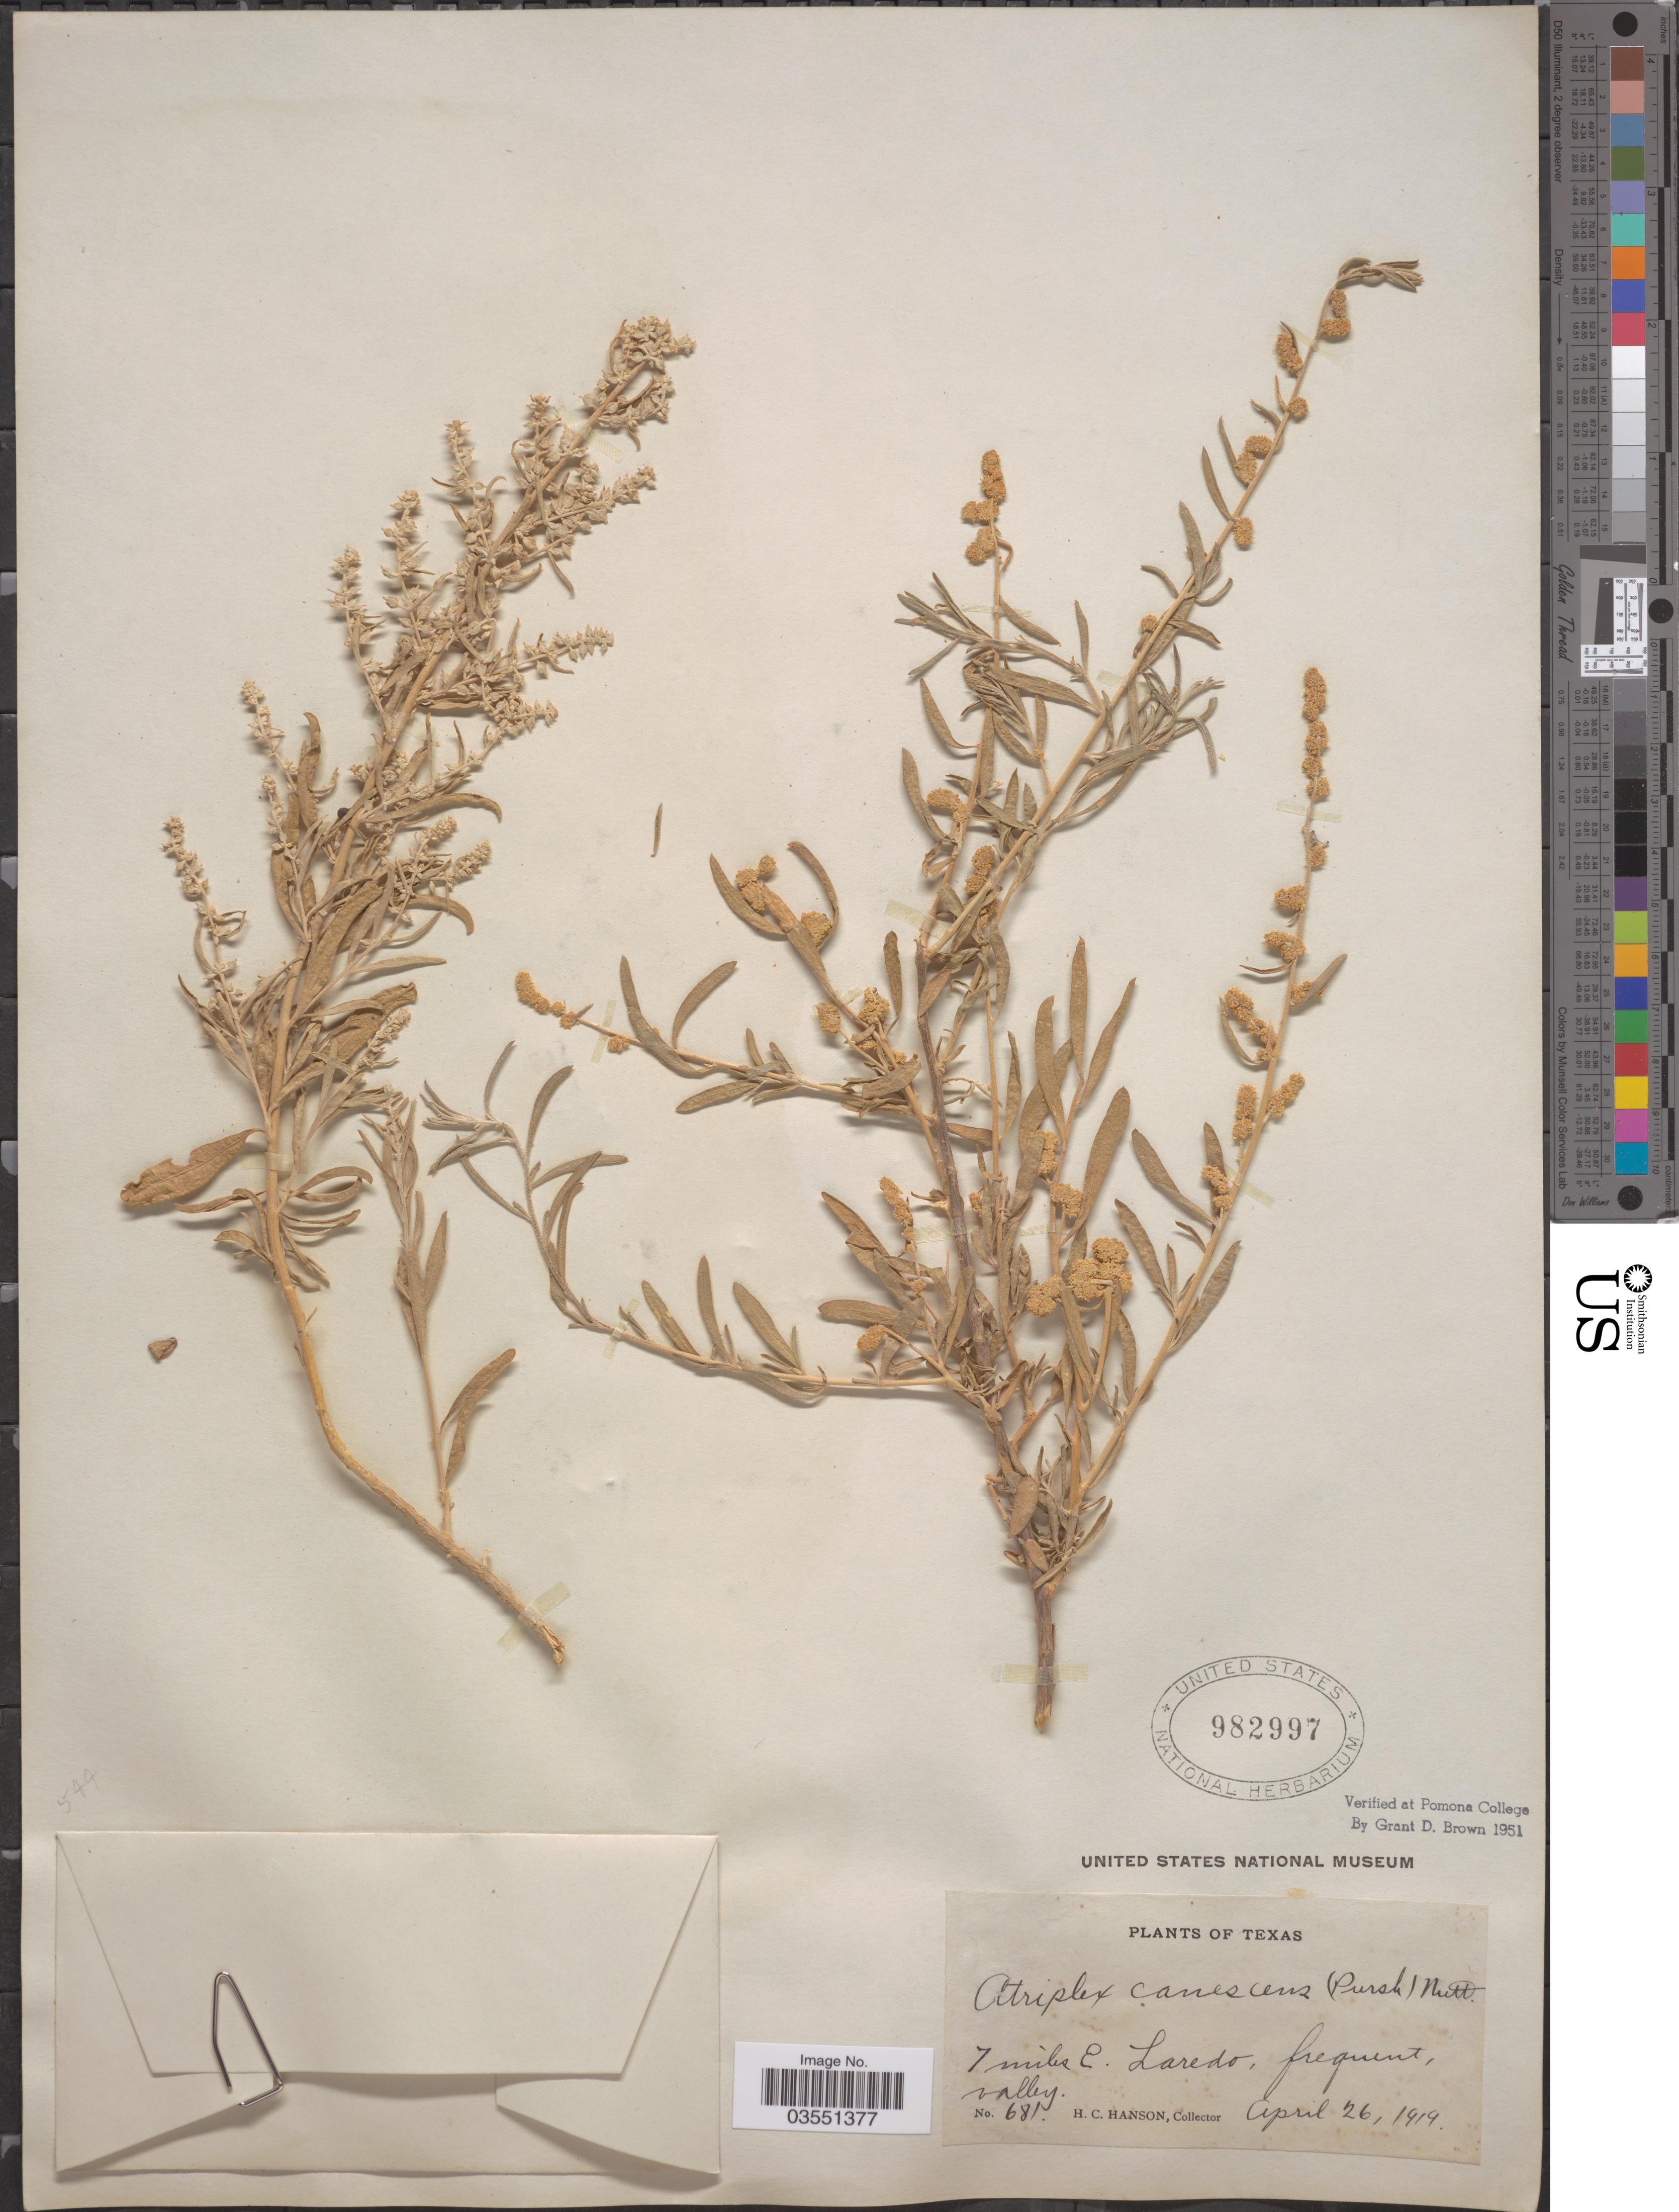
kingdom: Plantae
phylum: Tracheophyta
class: Magnoliopsida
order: Caryophyllales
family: Amaranthaceae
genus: Atriplex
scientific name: Atriplex canescens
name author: (Pursh) Nutt.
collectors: H. Hanson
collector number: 681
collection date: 1919-04-26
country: United States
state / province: Texas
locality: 7 miles E. Laredo, frequent valley.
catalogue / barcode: US 982997